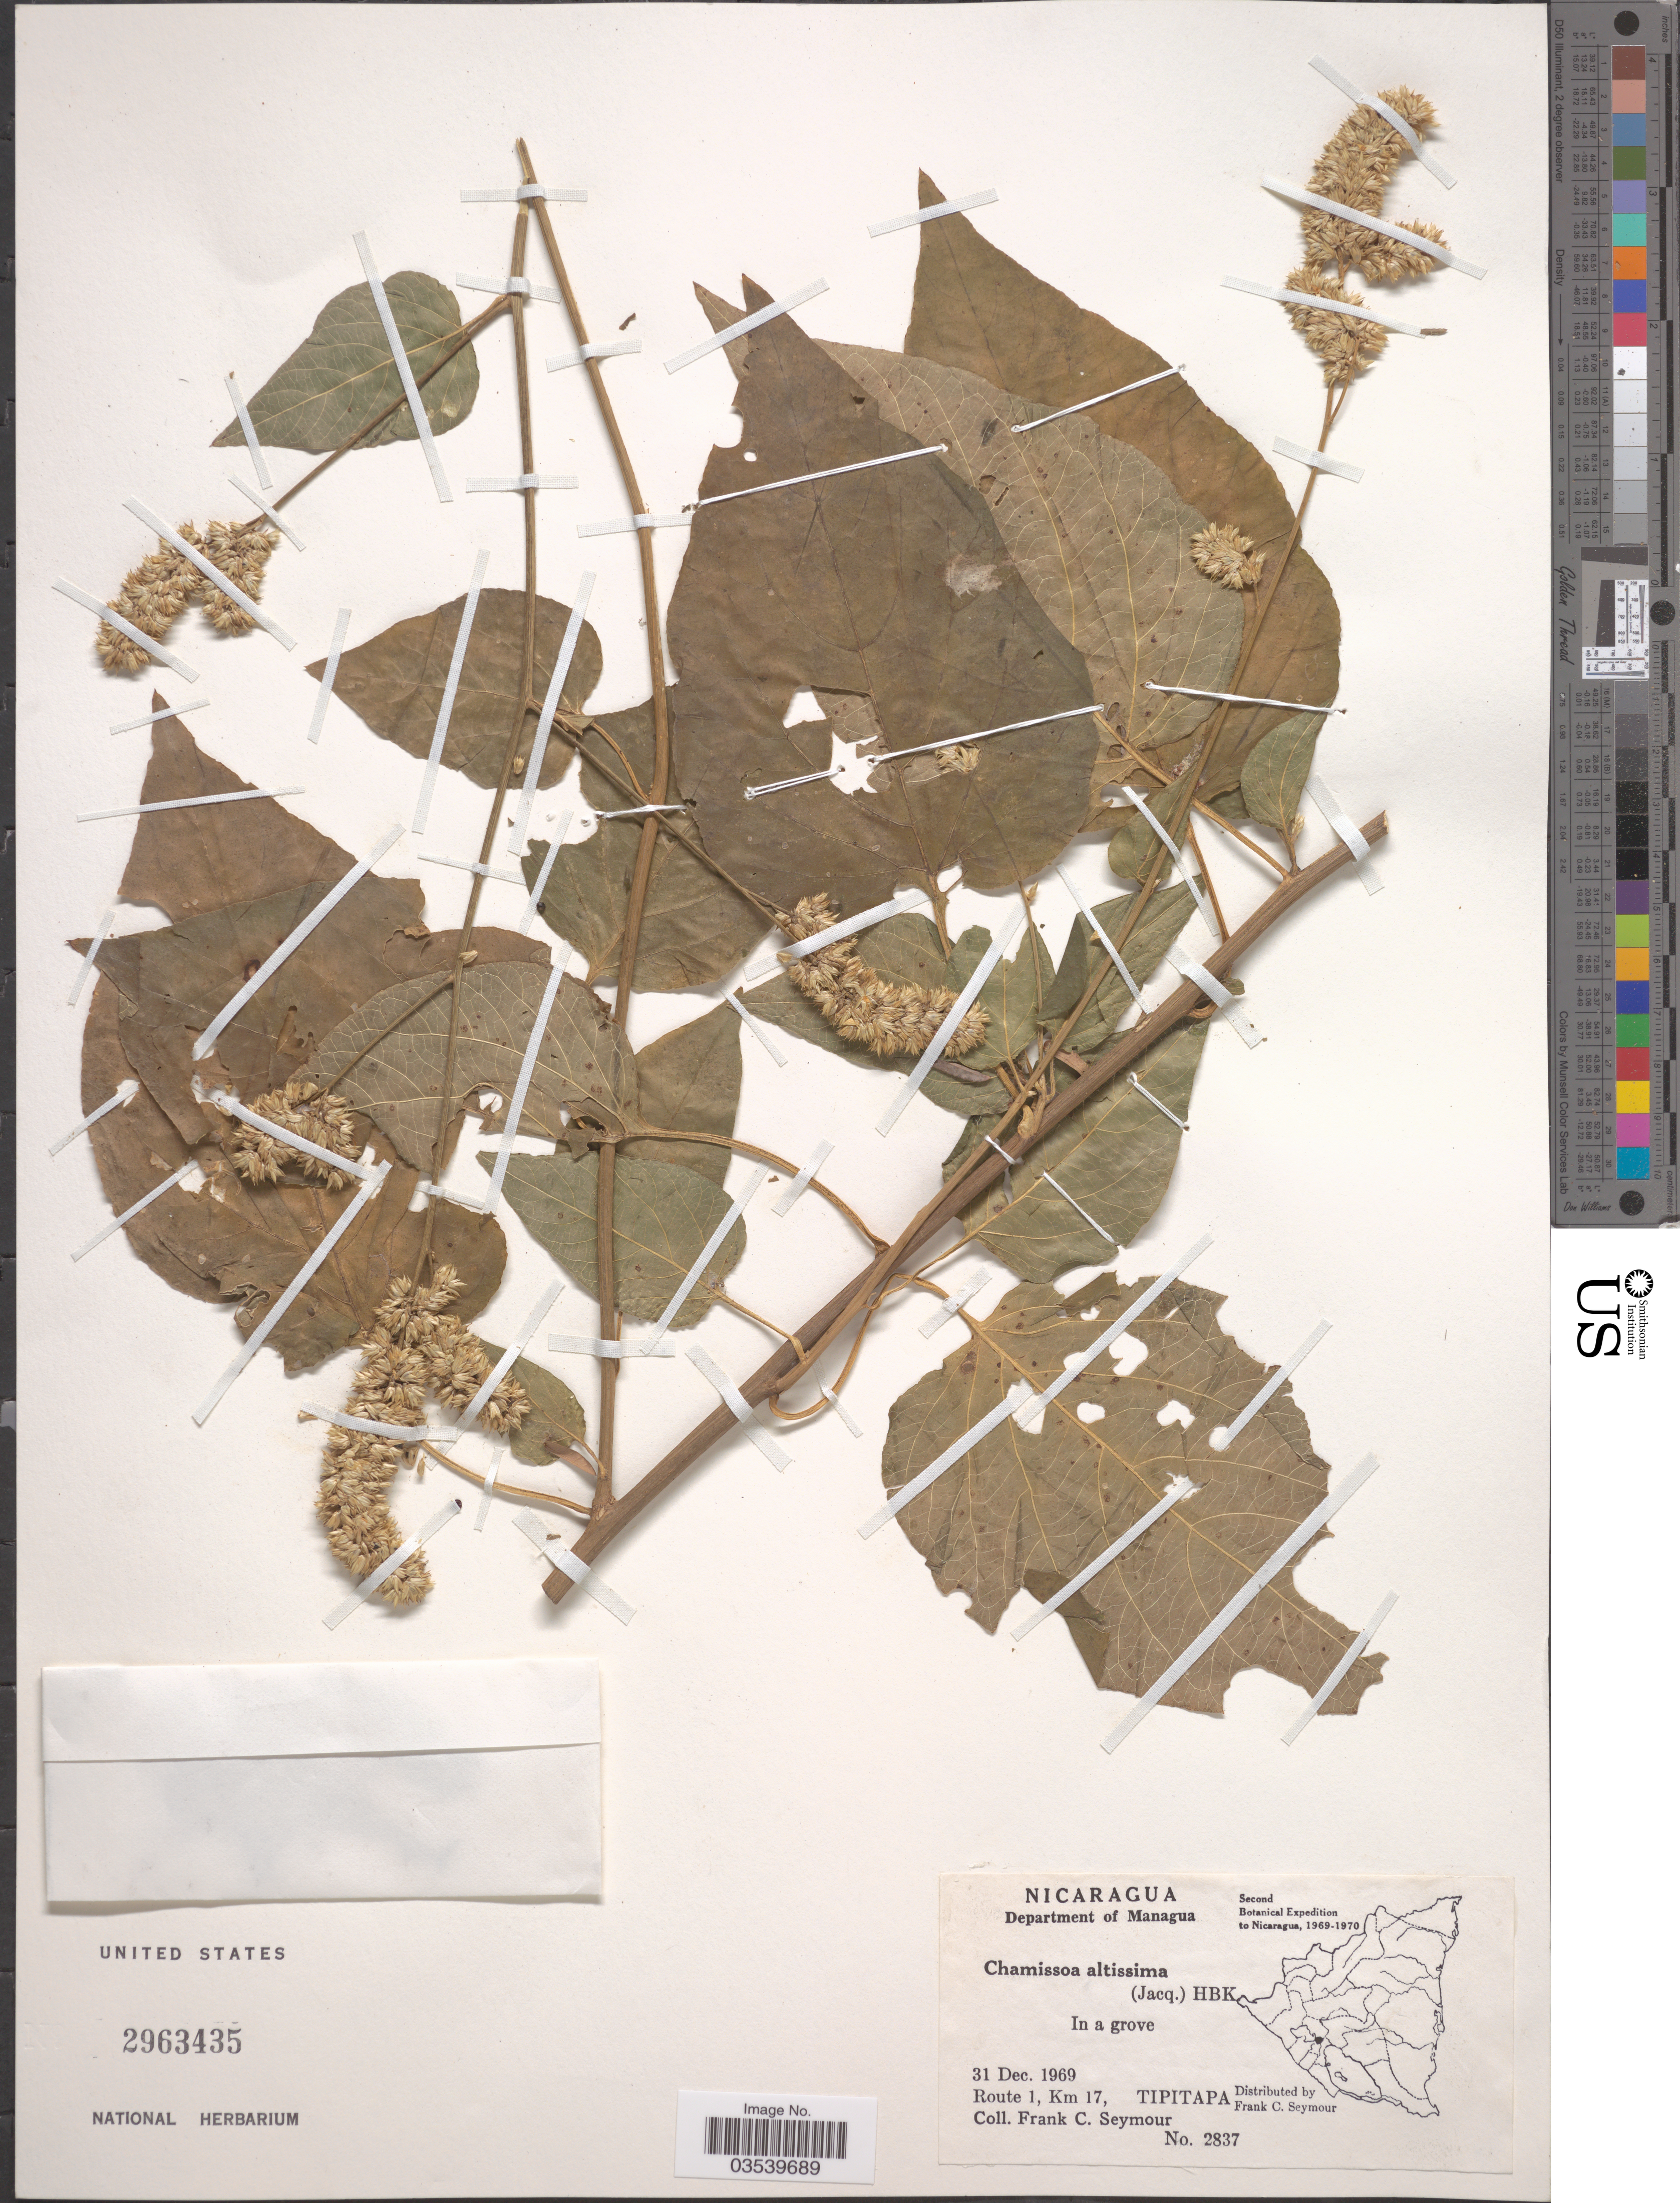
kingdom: Plantae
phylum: Tracheophyta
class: Magnoliopsida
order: Caryophyllales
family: Amaranthaceae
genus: Chamissoa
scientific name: Chamissoa altissima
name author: (Jacq.) Kunth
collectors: F. C. Seymour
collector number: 2837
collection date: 1969-12-31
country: Nicaragua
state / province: Managua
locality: Department of Managua. Route 1, Km 17, Tipitapa.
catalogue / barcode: US 2963435